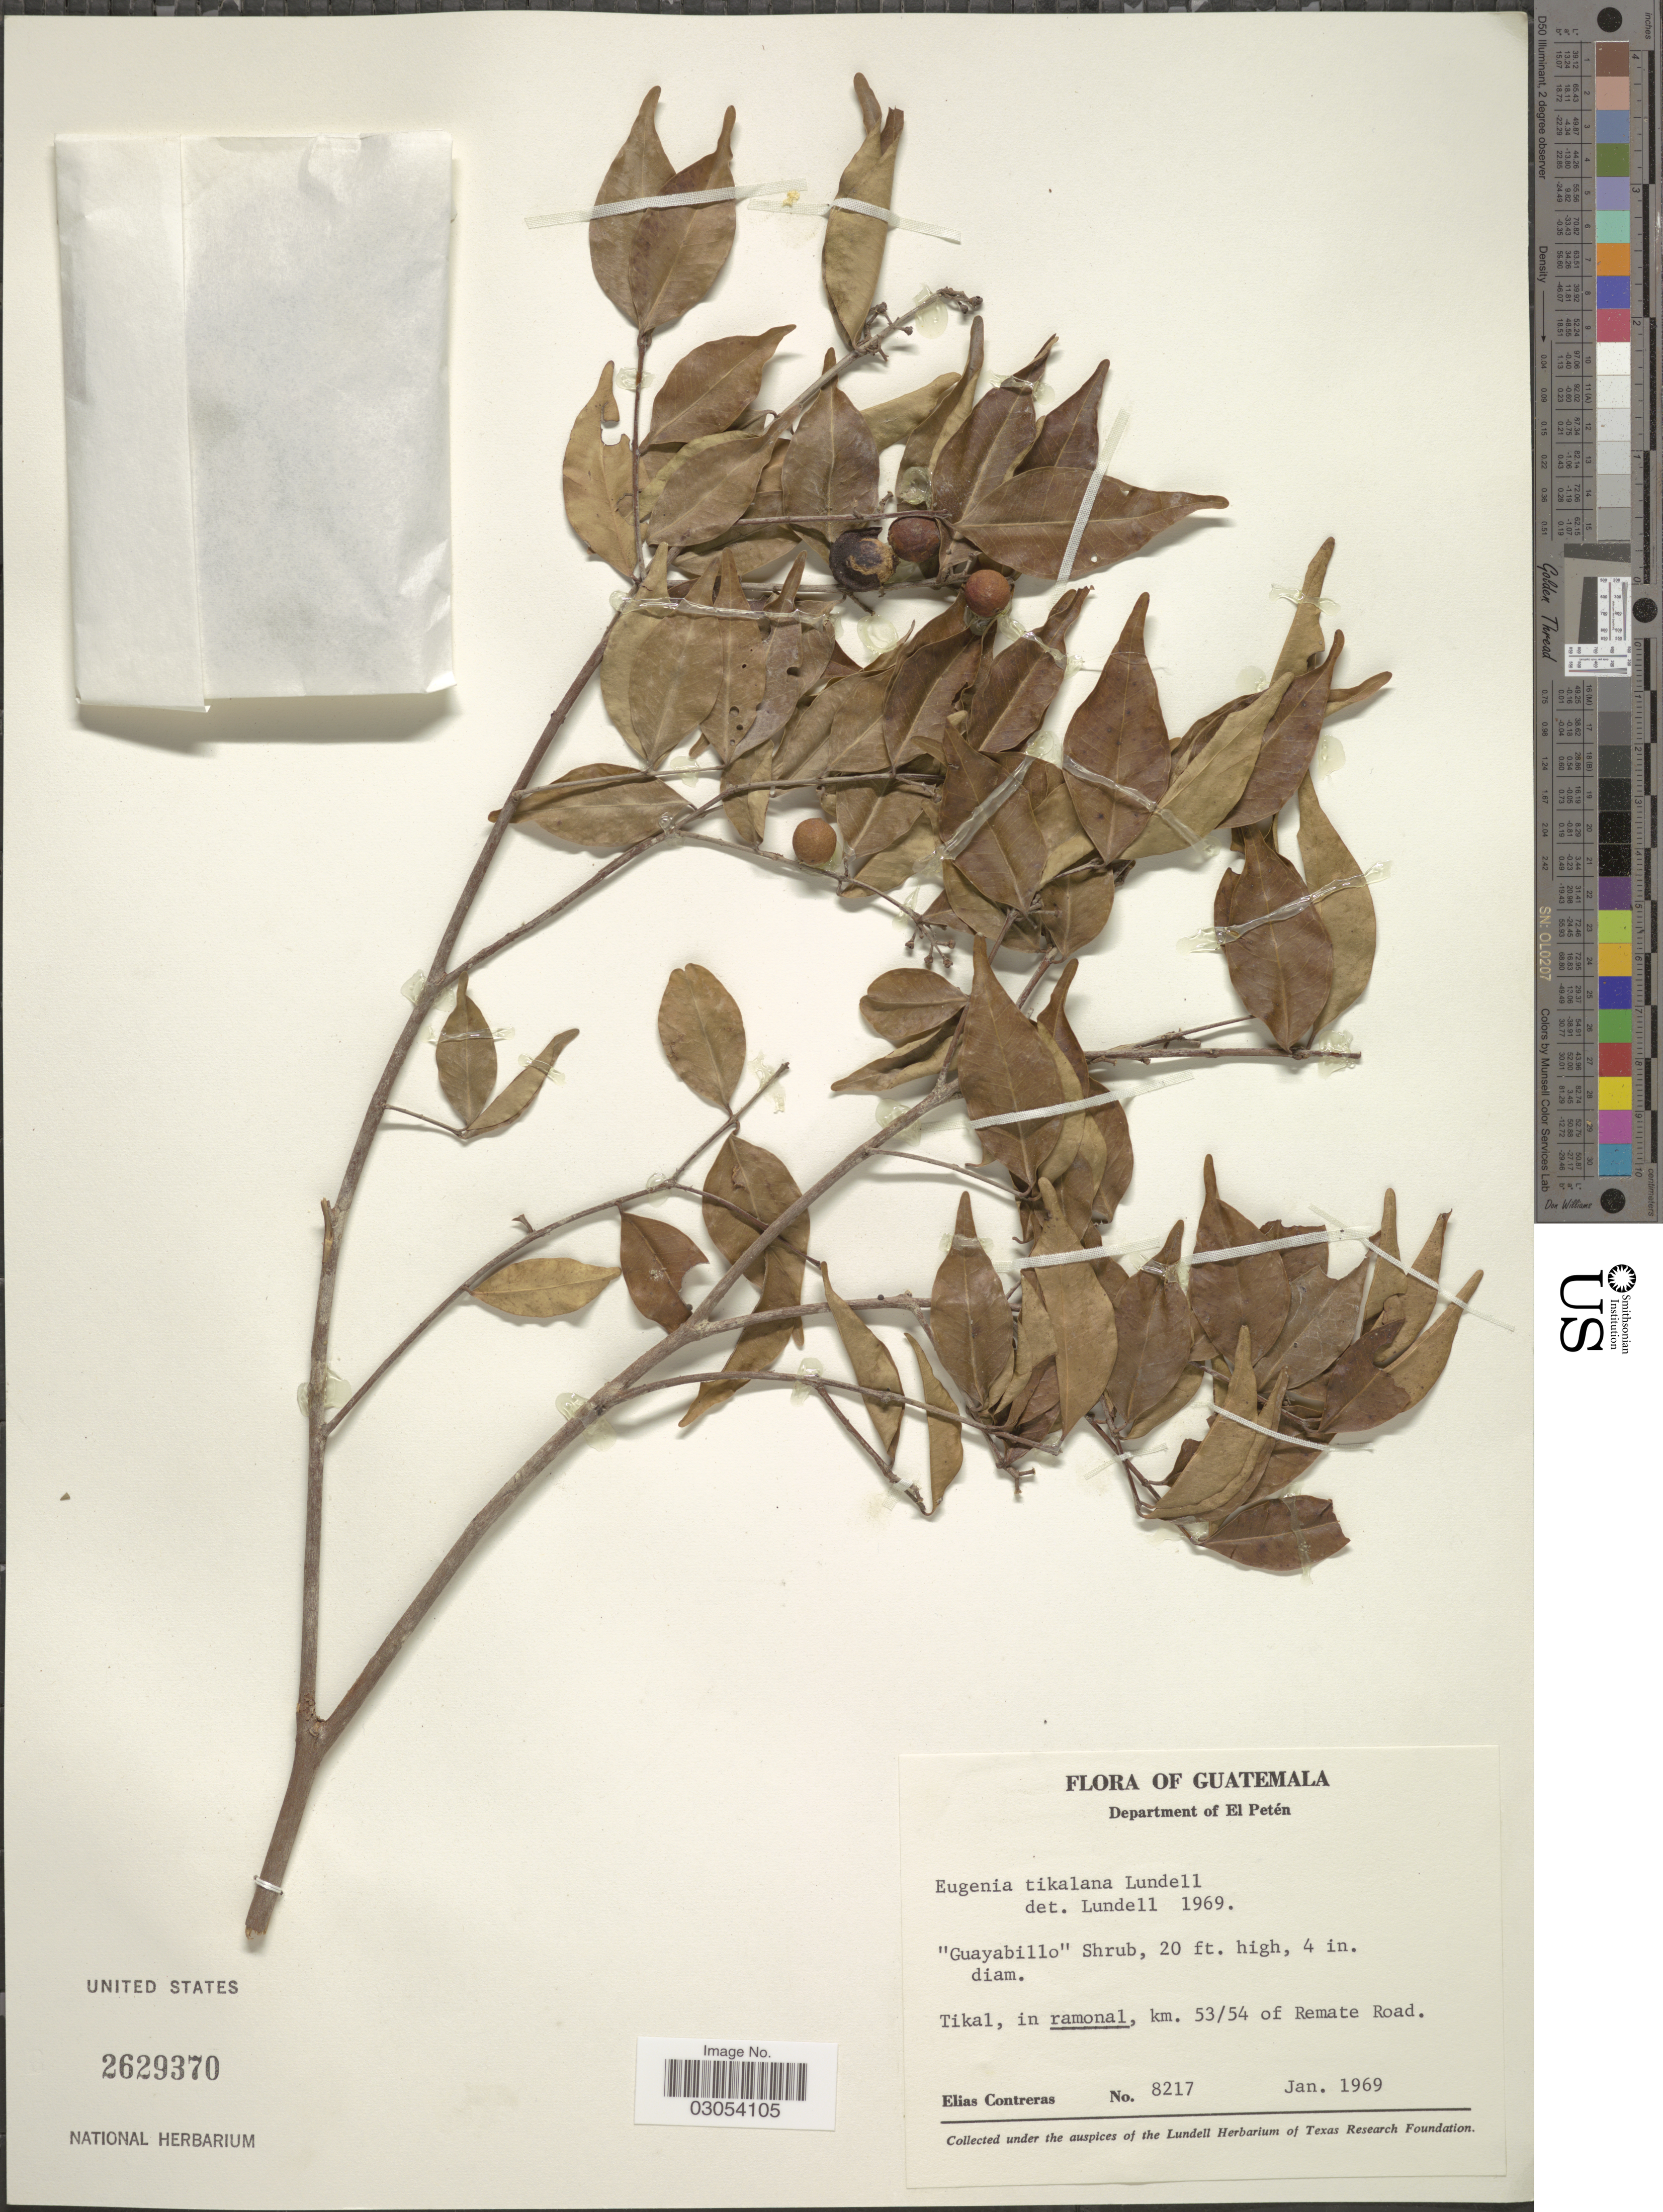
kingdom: Plantae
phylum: Tracheophyta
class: Magnoliopsida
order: Myrtales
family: Myrtaceae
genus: Eugenia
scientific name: Eugenia tikalana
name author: Lundell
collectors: E. Contreras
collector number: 8217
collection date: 1969-01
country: Guatemala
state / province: El Petén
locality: Department of El Petén. Tikal, in ramonal, km. 53/54 of Remate Road.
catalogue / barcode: US 2629370